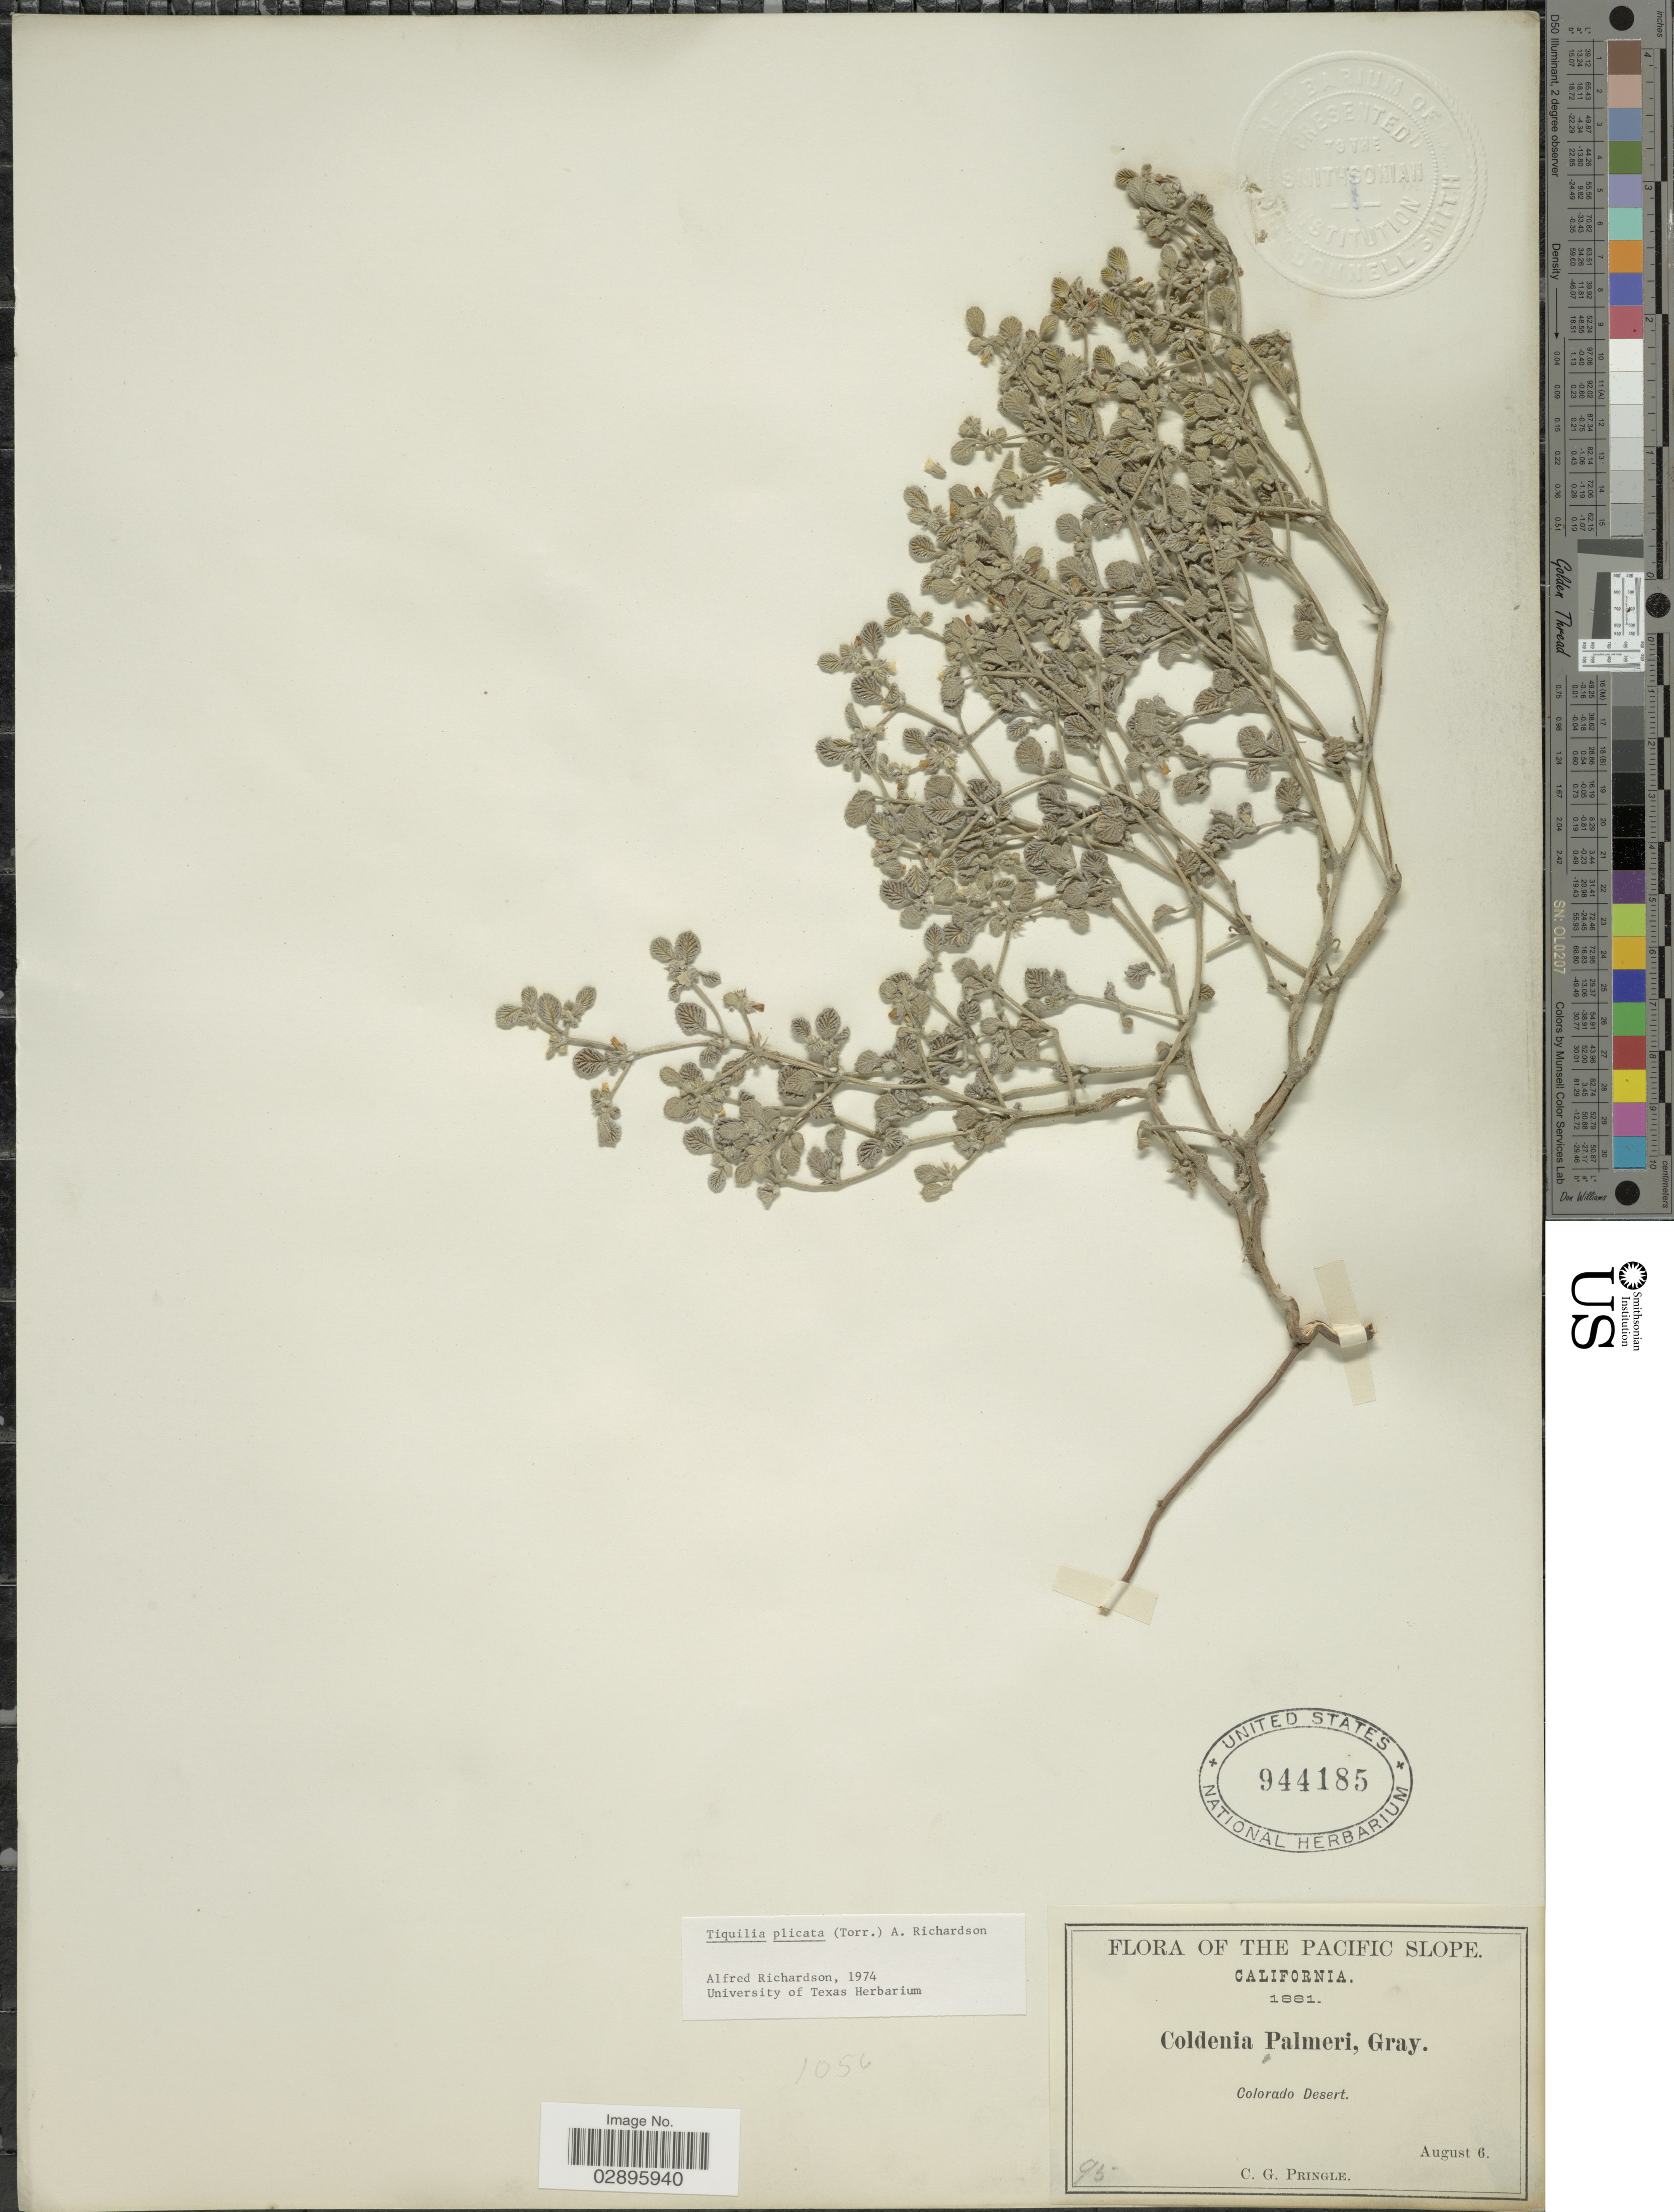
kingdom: Plantae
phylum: Tracheophyta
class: Magnoliopsida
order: Boraginales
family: Ehretiaceae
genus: Tiquilia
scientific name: Tiquilia plicata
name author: Torr.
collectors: C. G. Pringle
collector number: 95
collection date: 1881-08-06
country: United States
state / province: California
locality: The Pacific Slope. Colorado Desert.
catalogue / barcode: US 944185